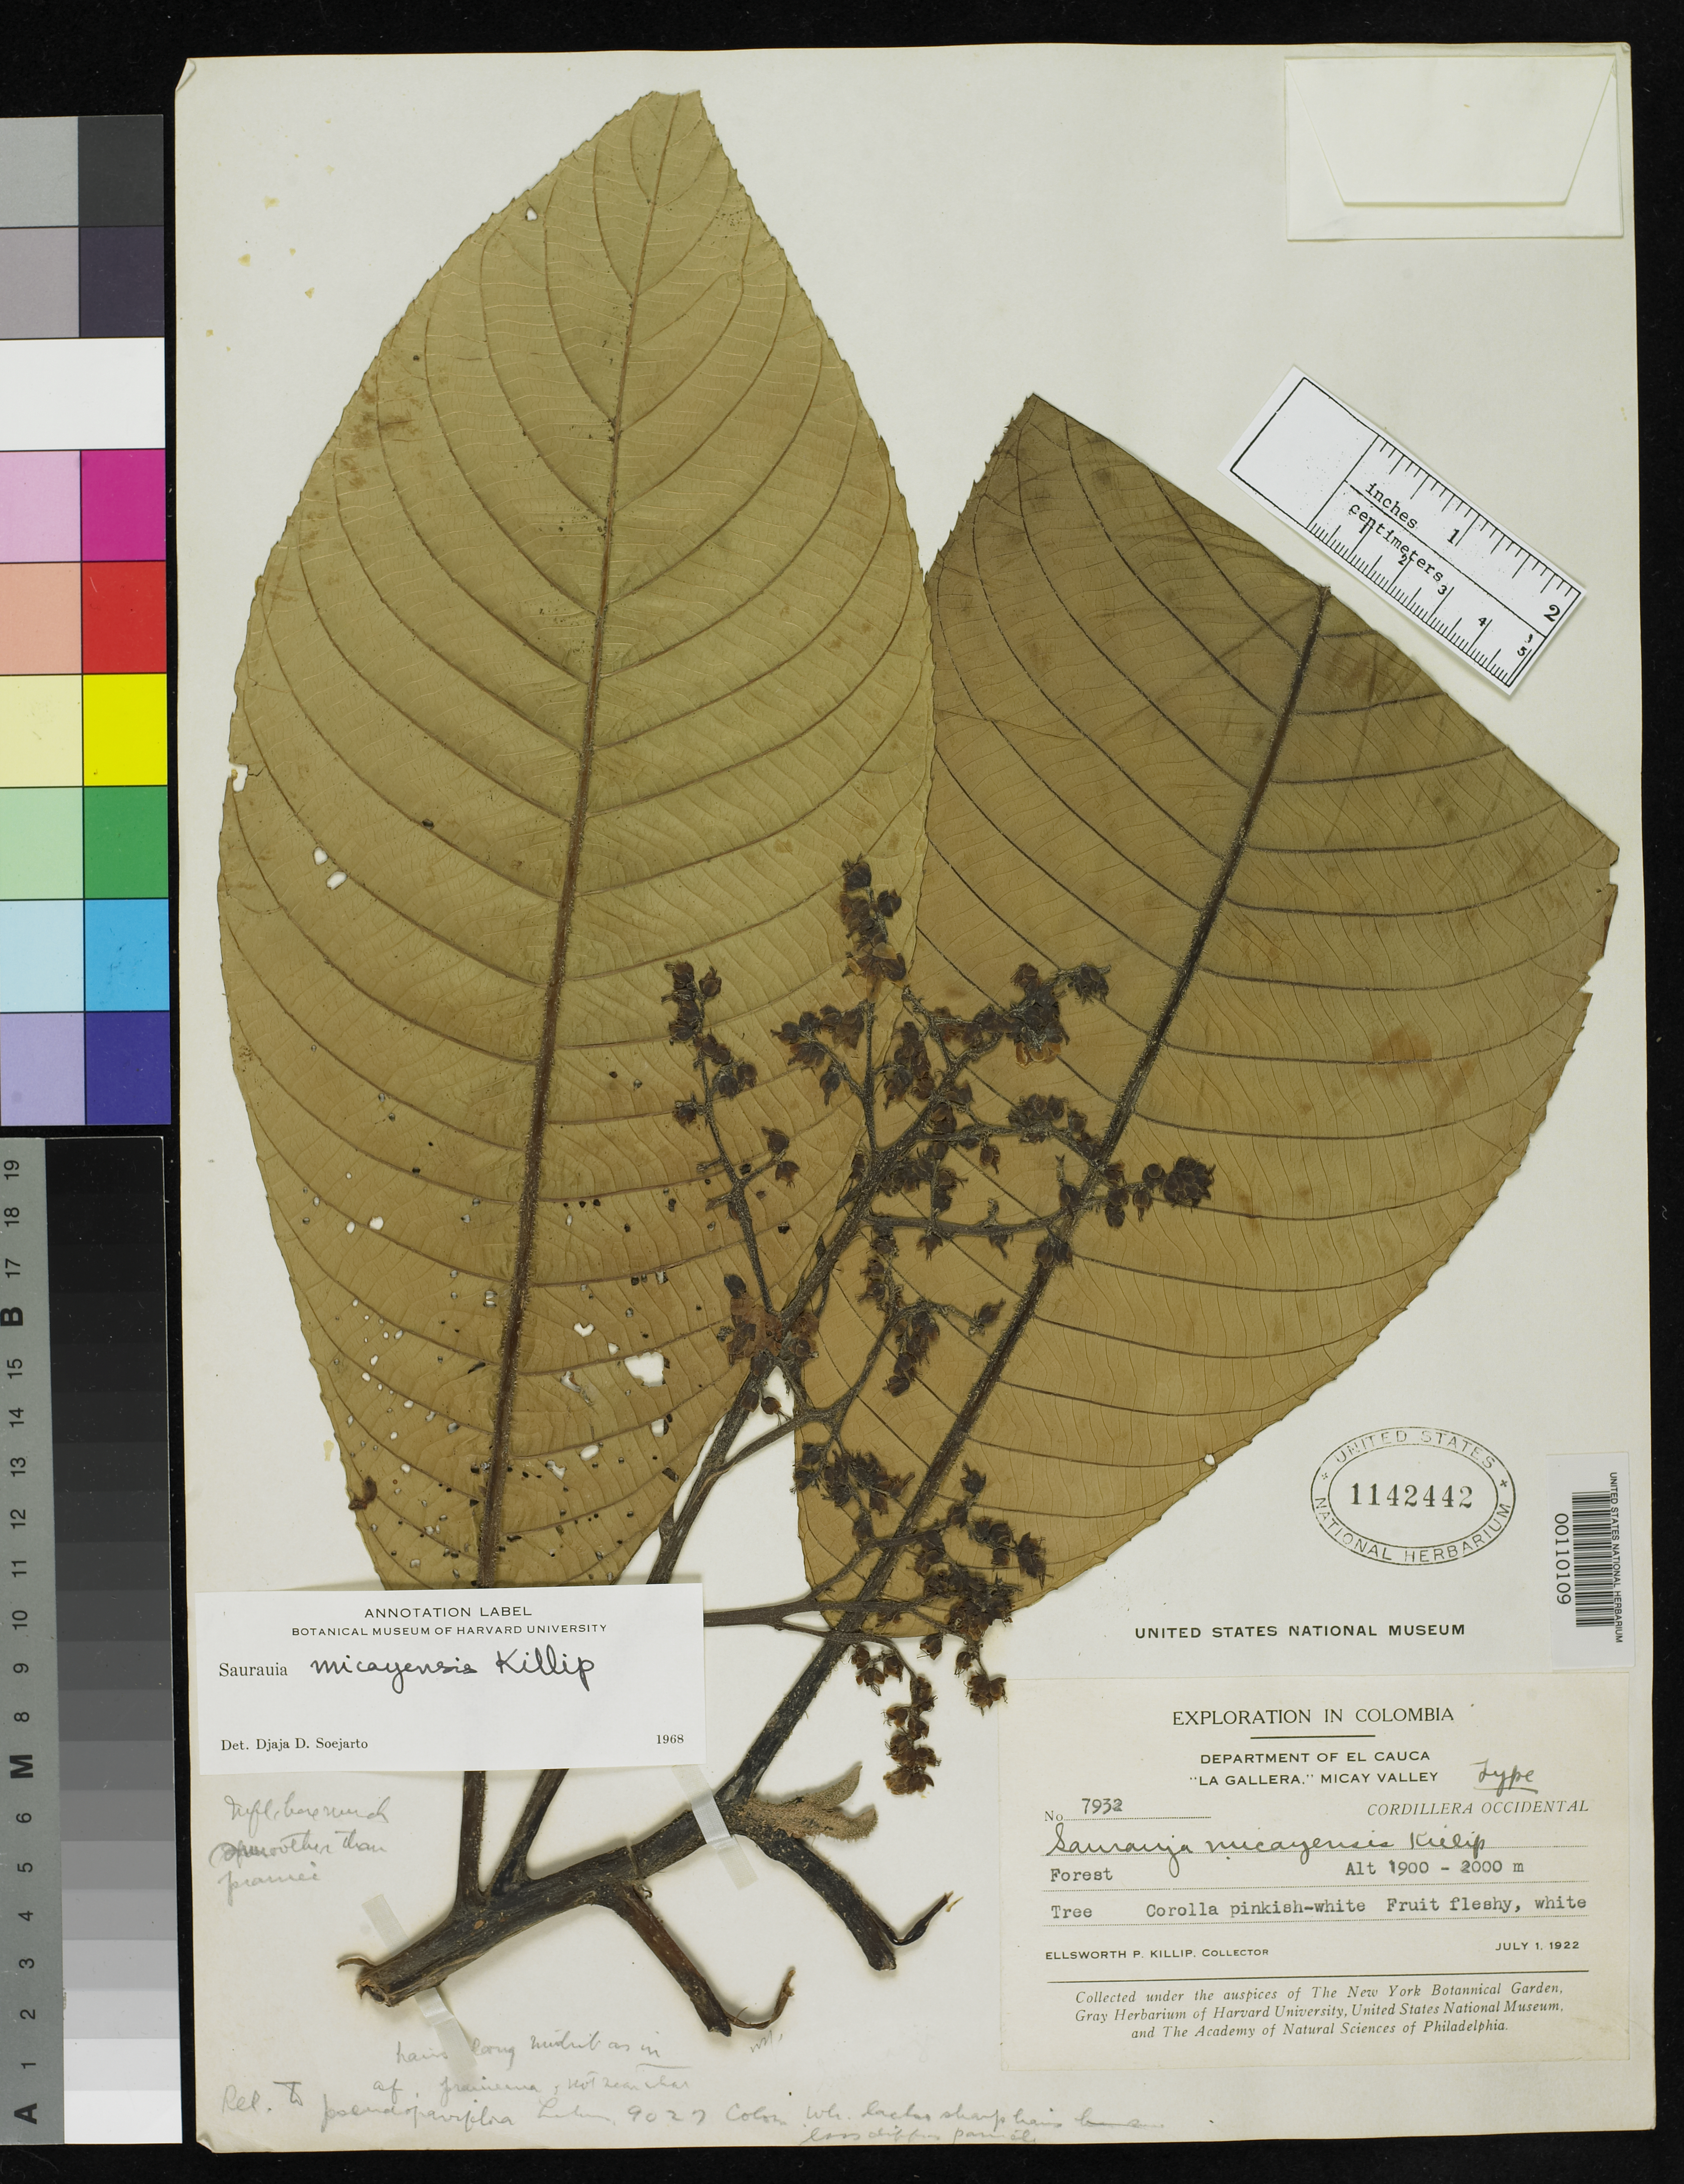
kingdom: Plantae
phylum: Tracheophyta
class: Magnoliopsida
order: Ericales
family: Actinidiaceae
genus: Saurauia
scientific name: Saurauia micayensis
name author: Killip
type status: Holotype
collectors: E. P. Killip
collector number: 7932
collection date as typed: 01 Jul 1922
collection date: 1922-07-01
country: Colombia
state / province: Cauca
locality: La Gallera, Micay Valley.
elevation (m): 1900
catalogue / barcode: US 1142442